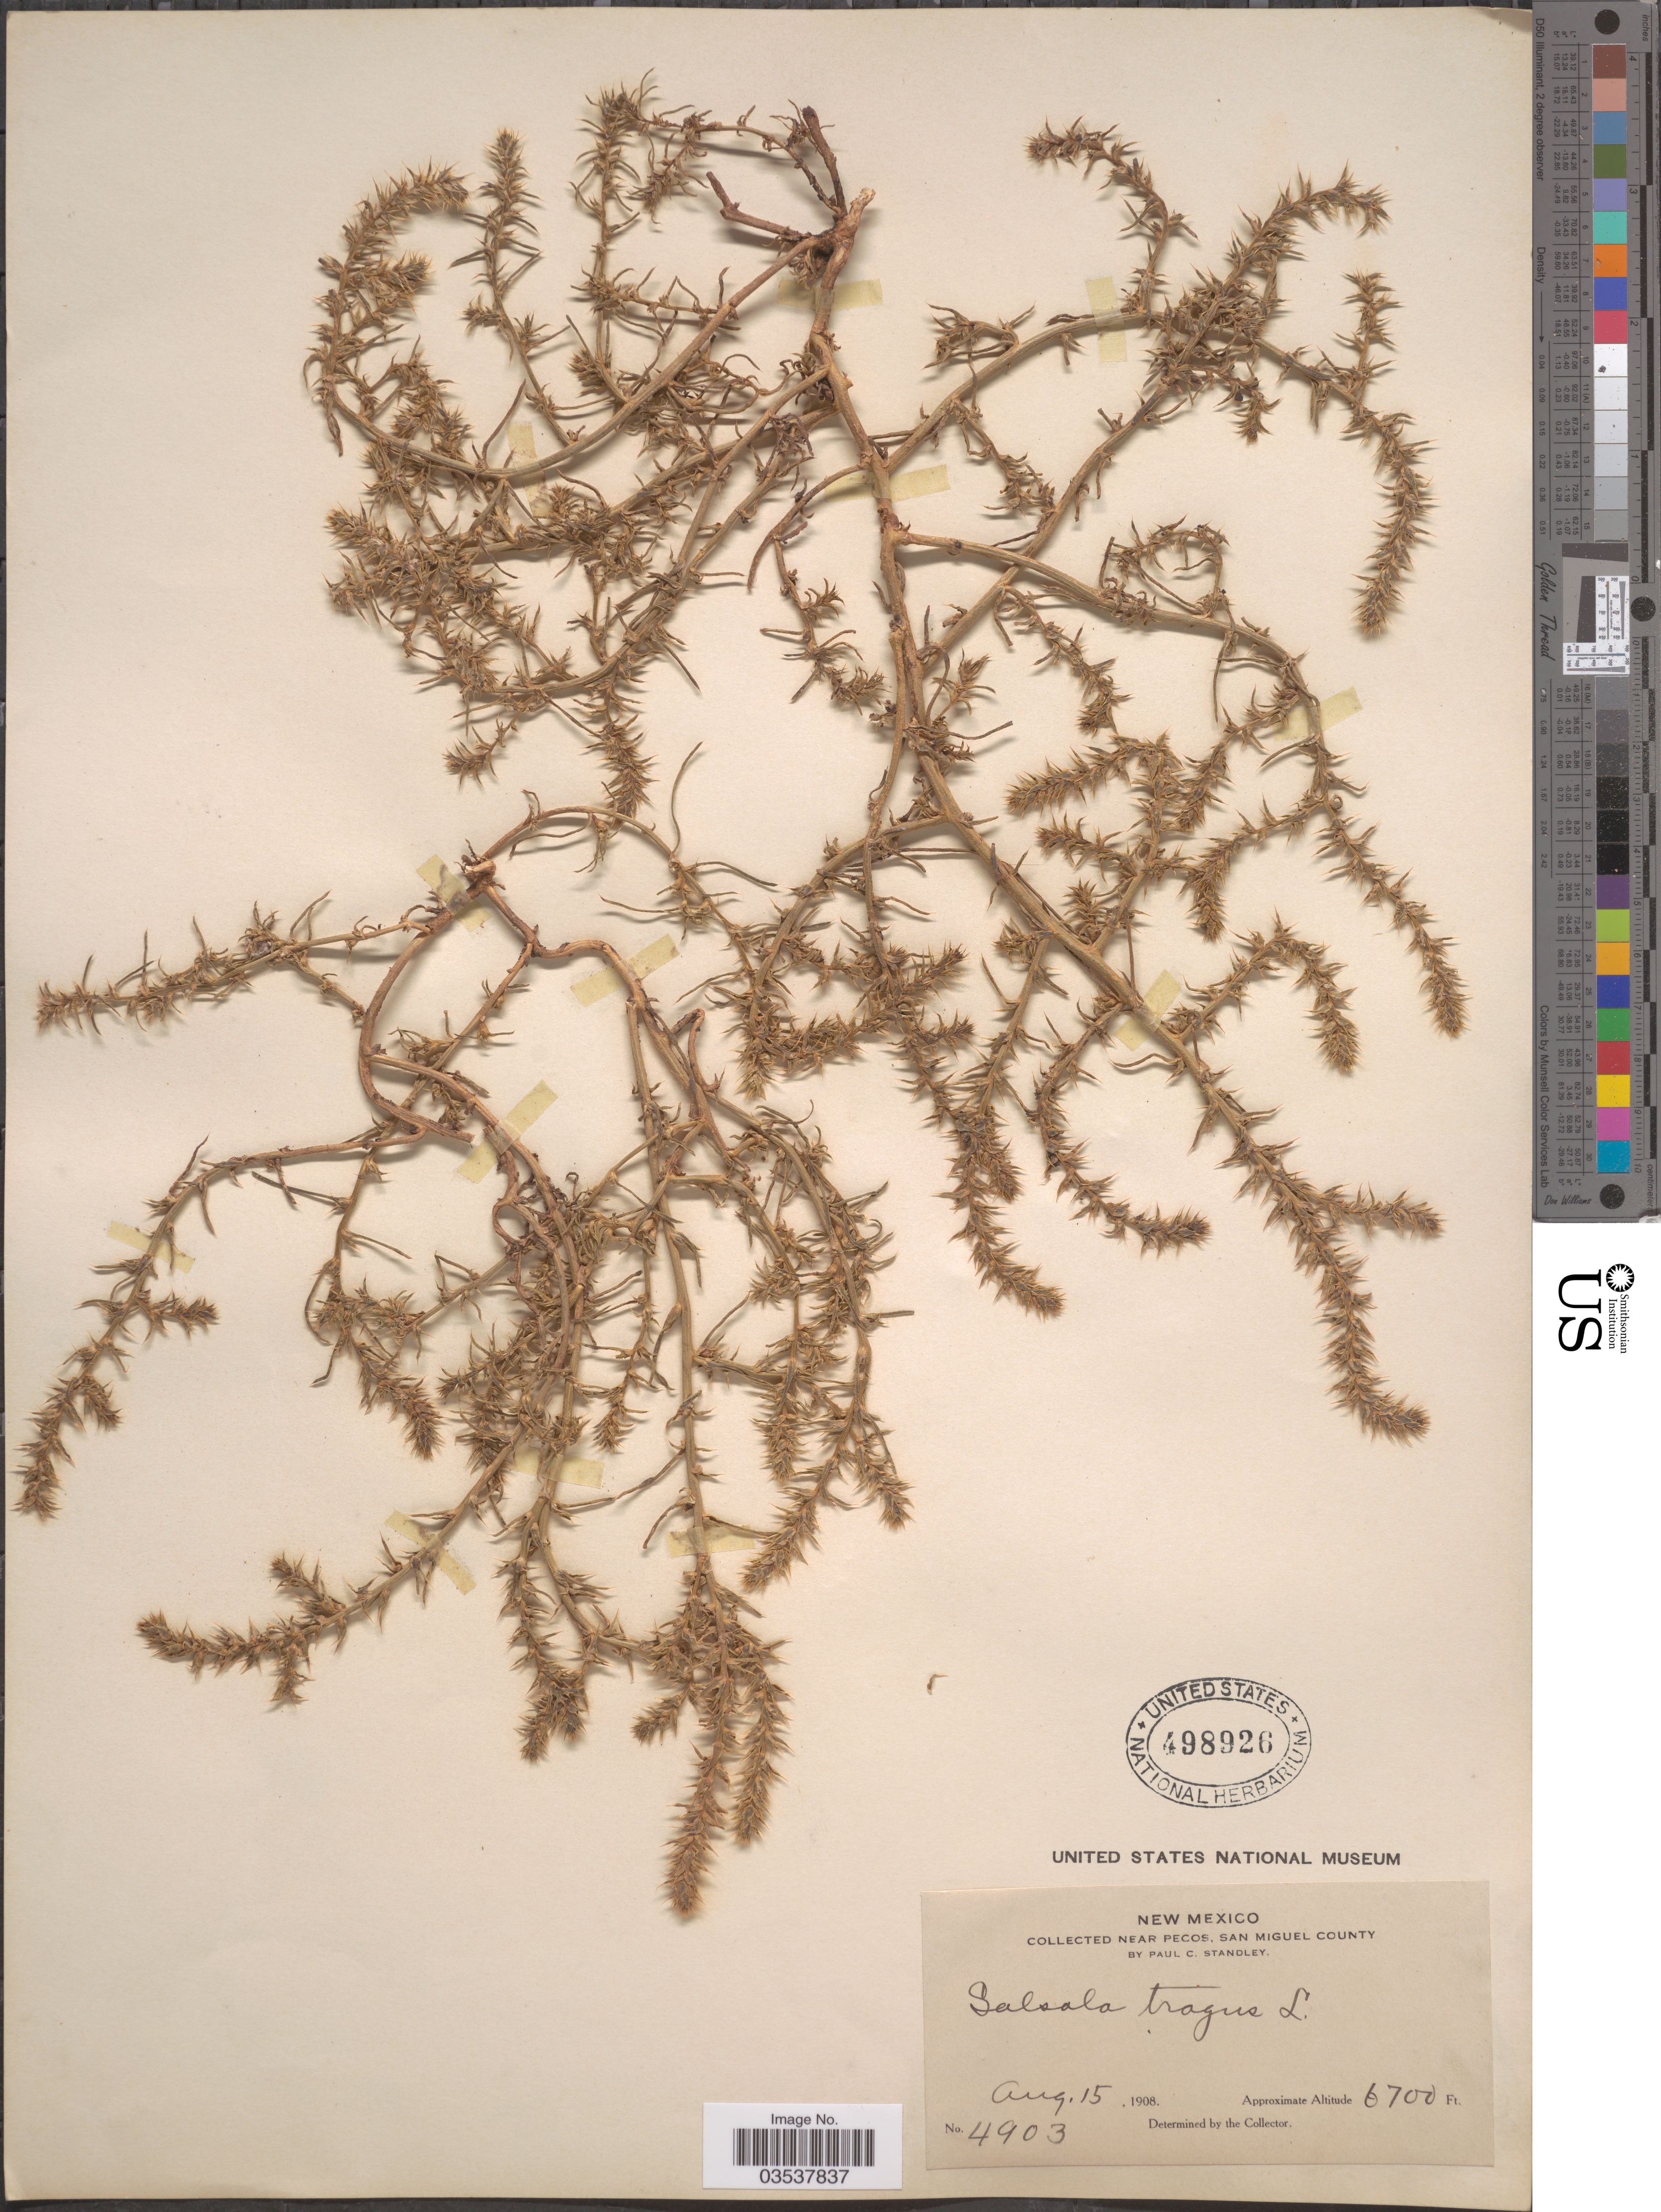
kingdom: Plantae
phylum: Tracheophyta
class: Magnoliopsida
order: Caryophyllales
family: Amaranthaceae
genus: Salsola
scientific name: Salsola pestifer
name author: A. Nelson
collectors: P. C. Standley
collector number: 4903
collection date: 1908-08-15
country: United States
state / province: New Mexico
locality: Near Pecos, San Miguel County.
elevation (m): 2042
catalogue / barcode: US 498926